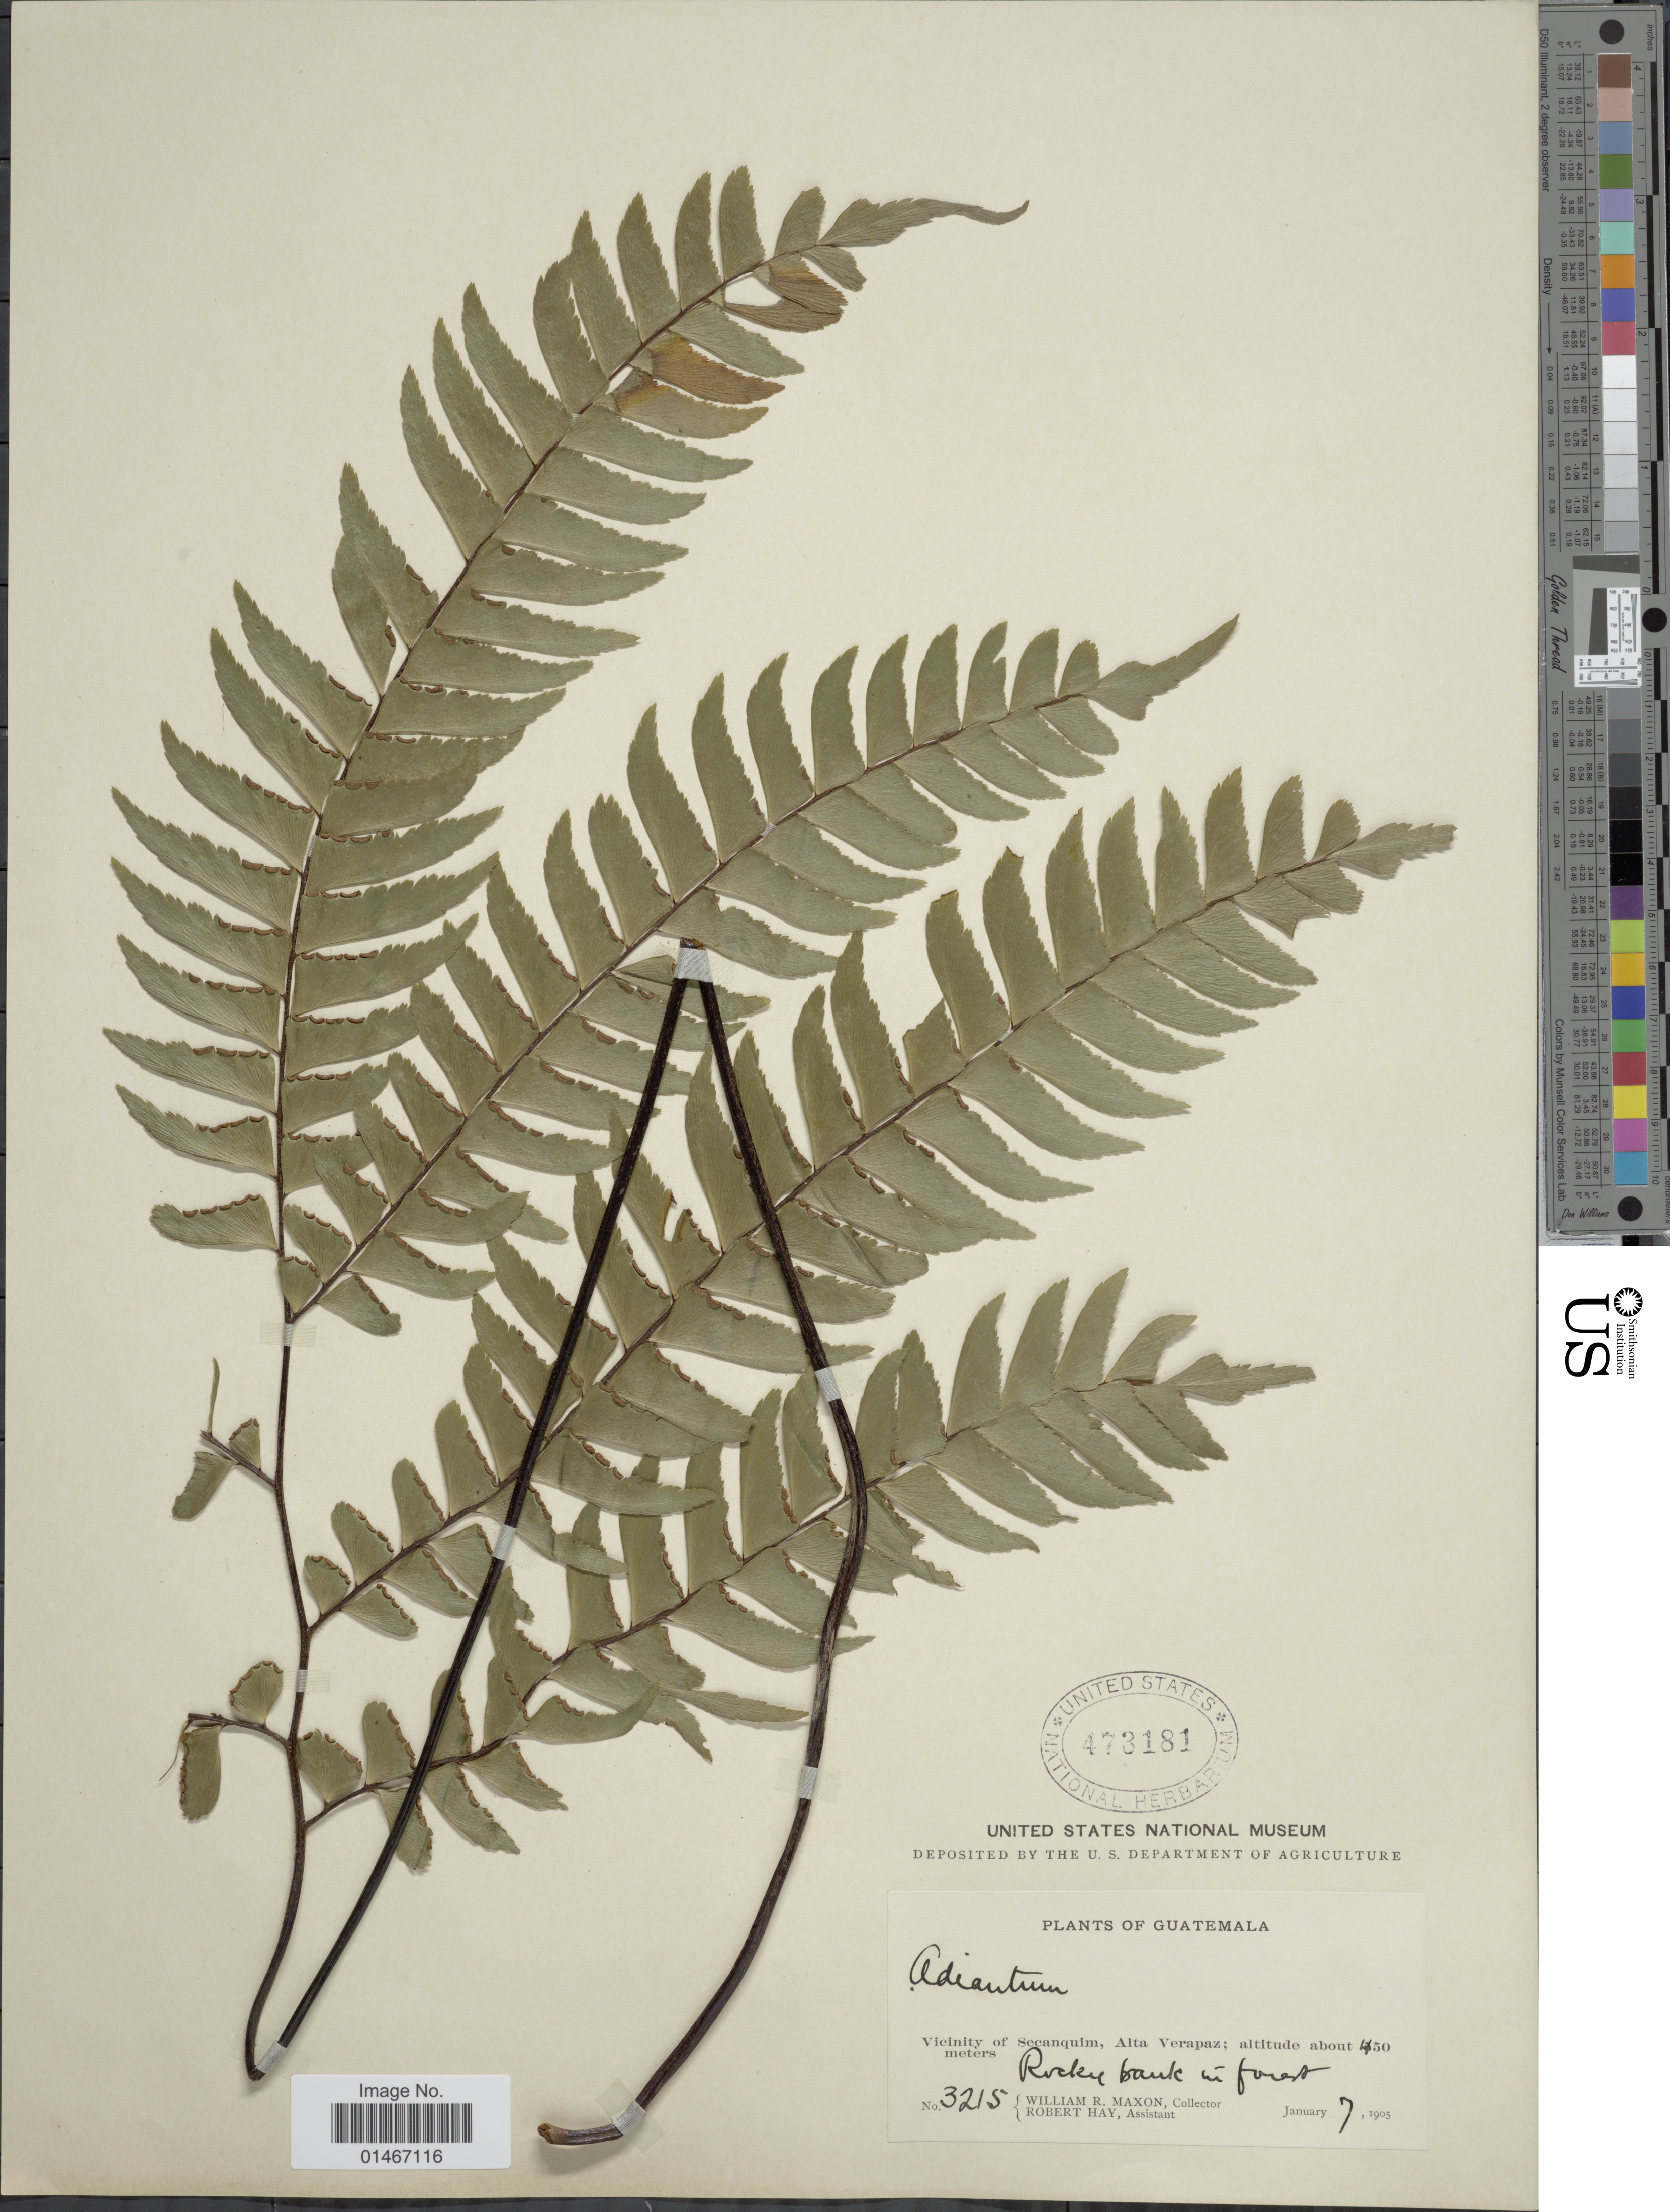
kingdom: Plantae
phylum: Tracheophyta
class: Polypodiopsida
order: Polypodiales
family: Pteridaceae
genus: Adiantum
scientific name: Adiantum latifolium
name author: Lam.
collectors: W. R. Maxon & R. Hay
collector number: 3215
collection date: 1905-01-07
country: Guatemala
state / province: Alta Verapaz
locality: Vicinity of Secanquim, Alta Verapaz.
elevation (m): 450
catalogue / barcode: US 473181